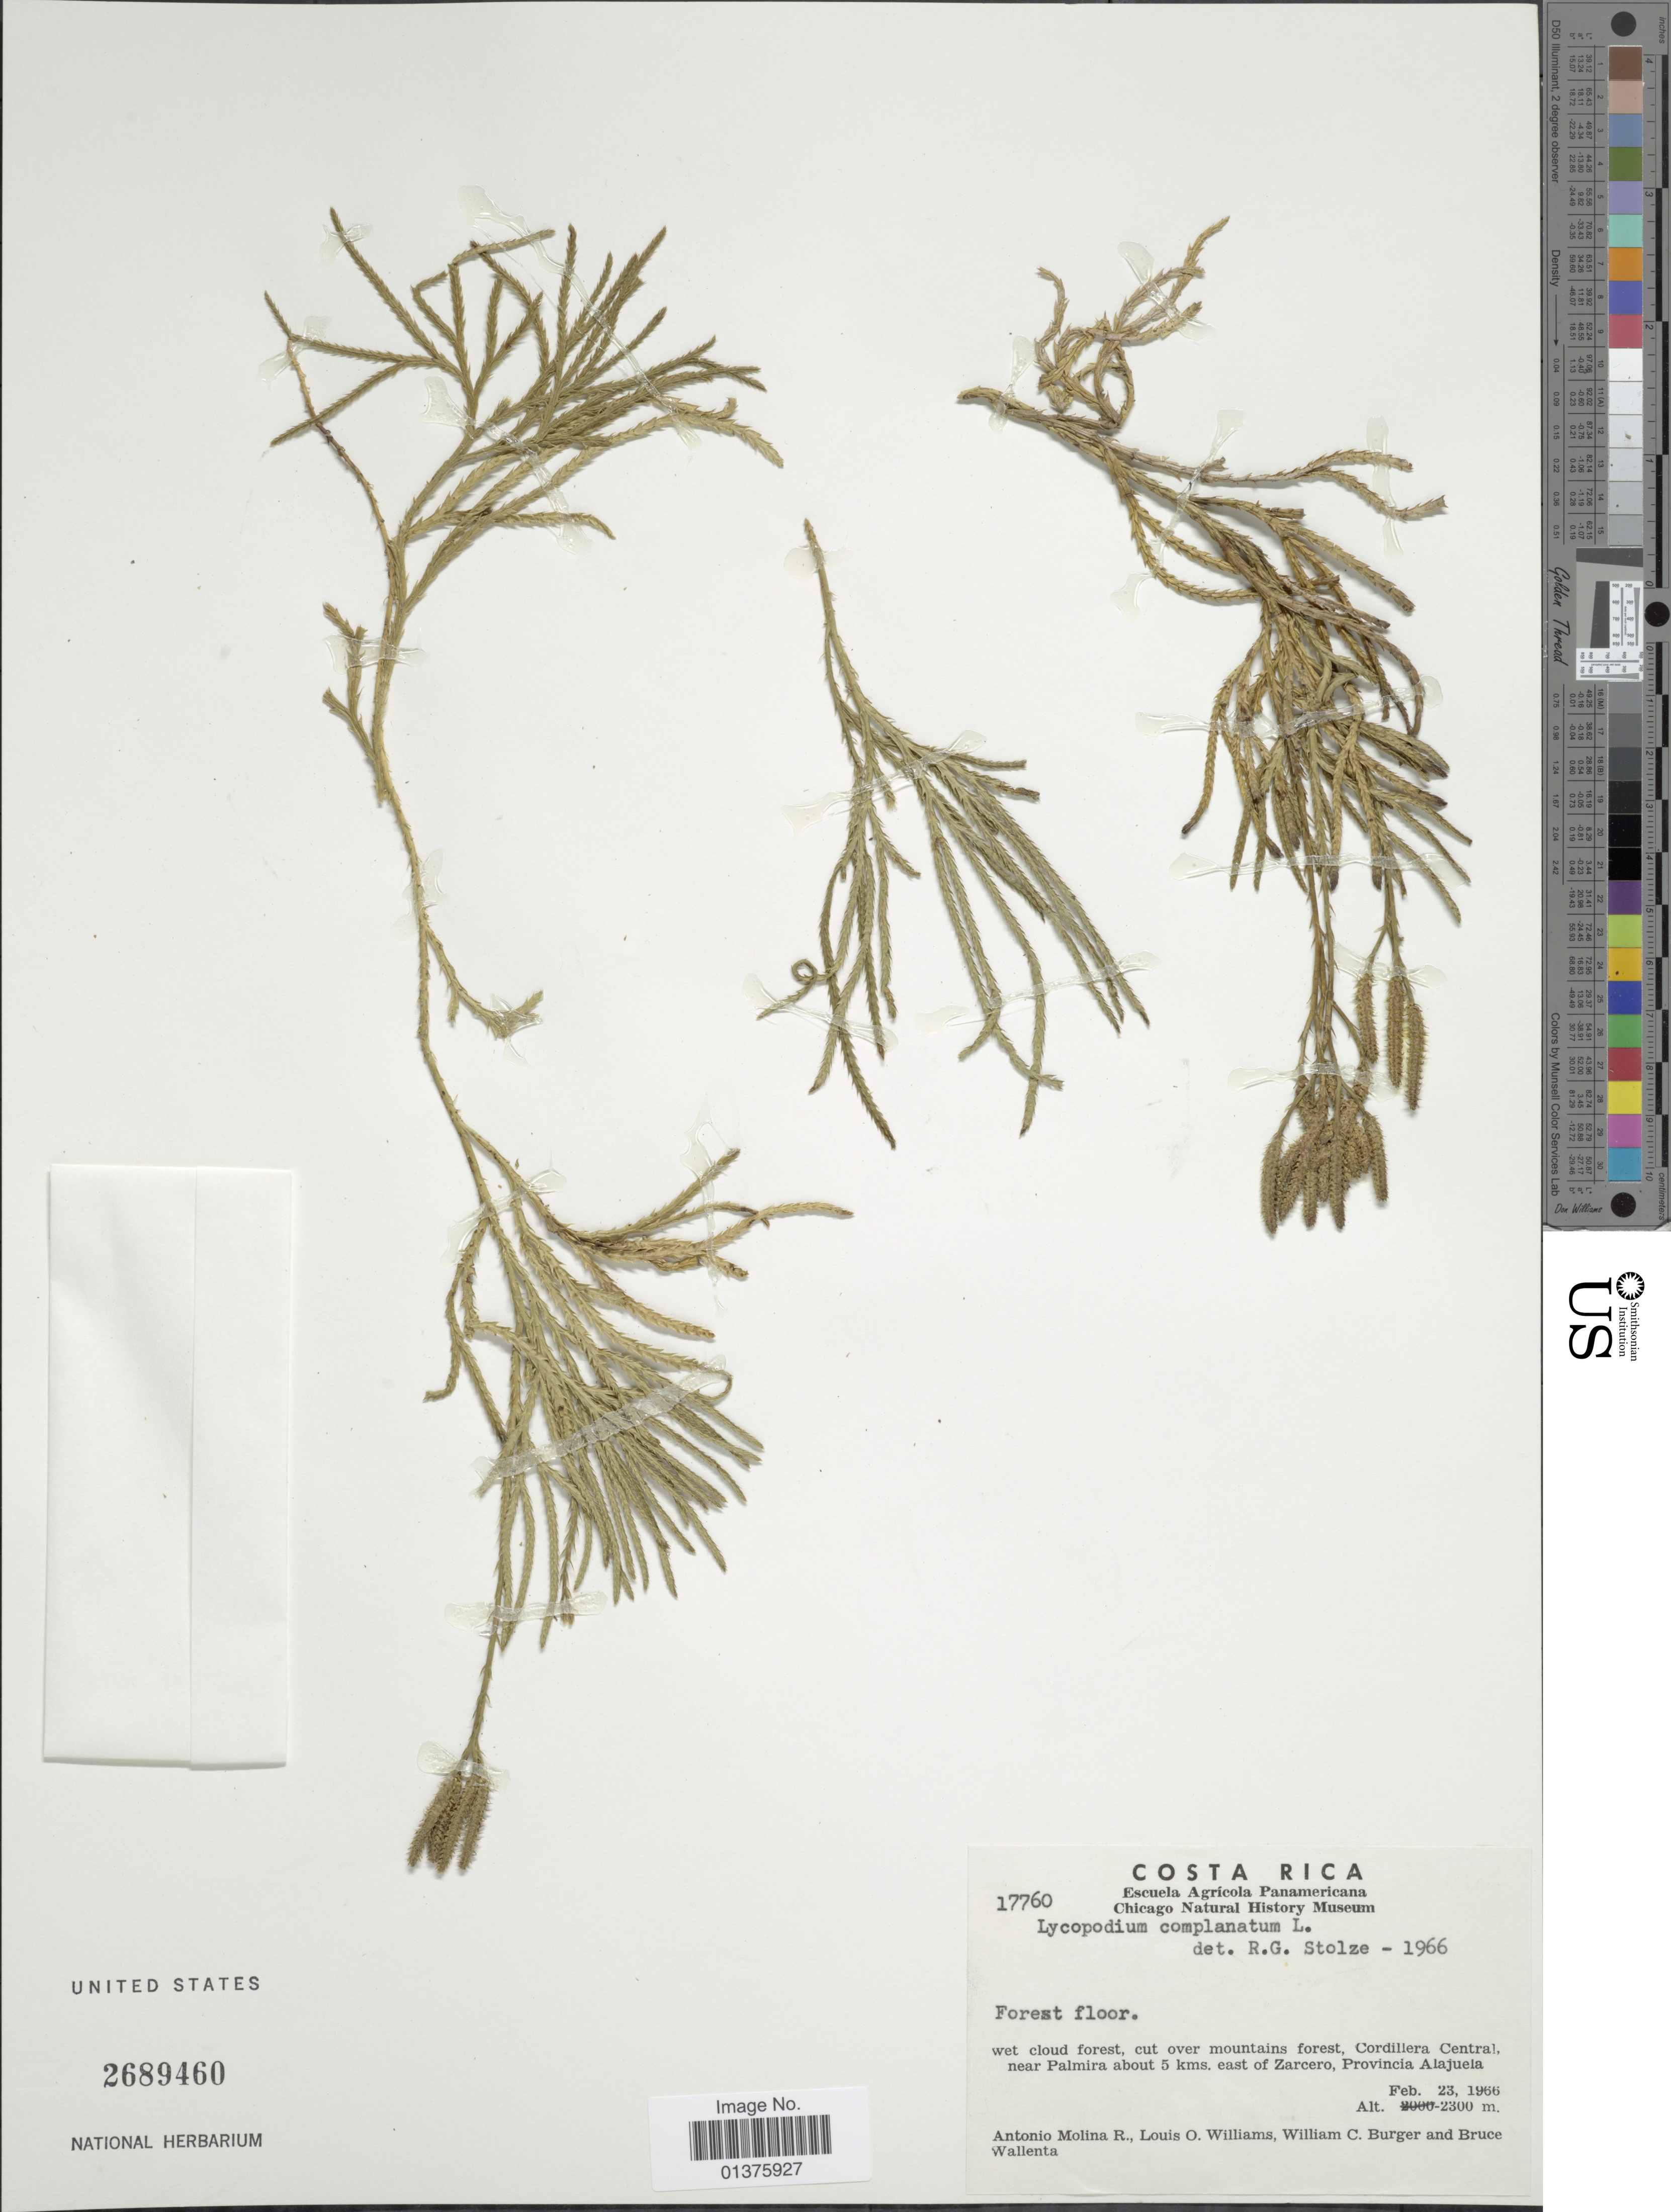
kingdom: Plantae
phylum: Tracheophyta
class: Lycopodiopsida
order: Lycopodiales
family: Lycopodiaceae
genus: Diphasiastrum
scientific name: Diphasiastrum thyoides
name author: (Humb. & Bonpl. ex Willd.) Holub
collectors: A. Molina R., L. O. Williams, W. Burger & B. Wallenta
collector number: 17760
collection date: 1966-02-23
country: Costa Rica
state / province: Alajuela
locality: Wet cloud forest, cut over mountains forest, Cordillera Central, near Palmira about 5kms east of Zarcero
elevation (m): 2300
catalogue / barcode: US 2689460